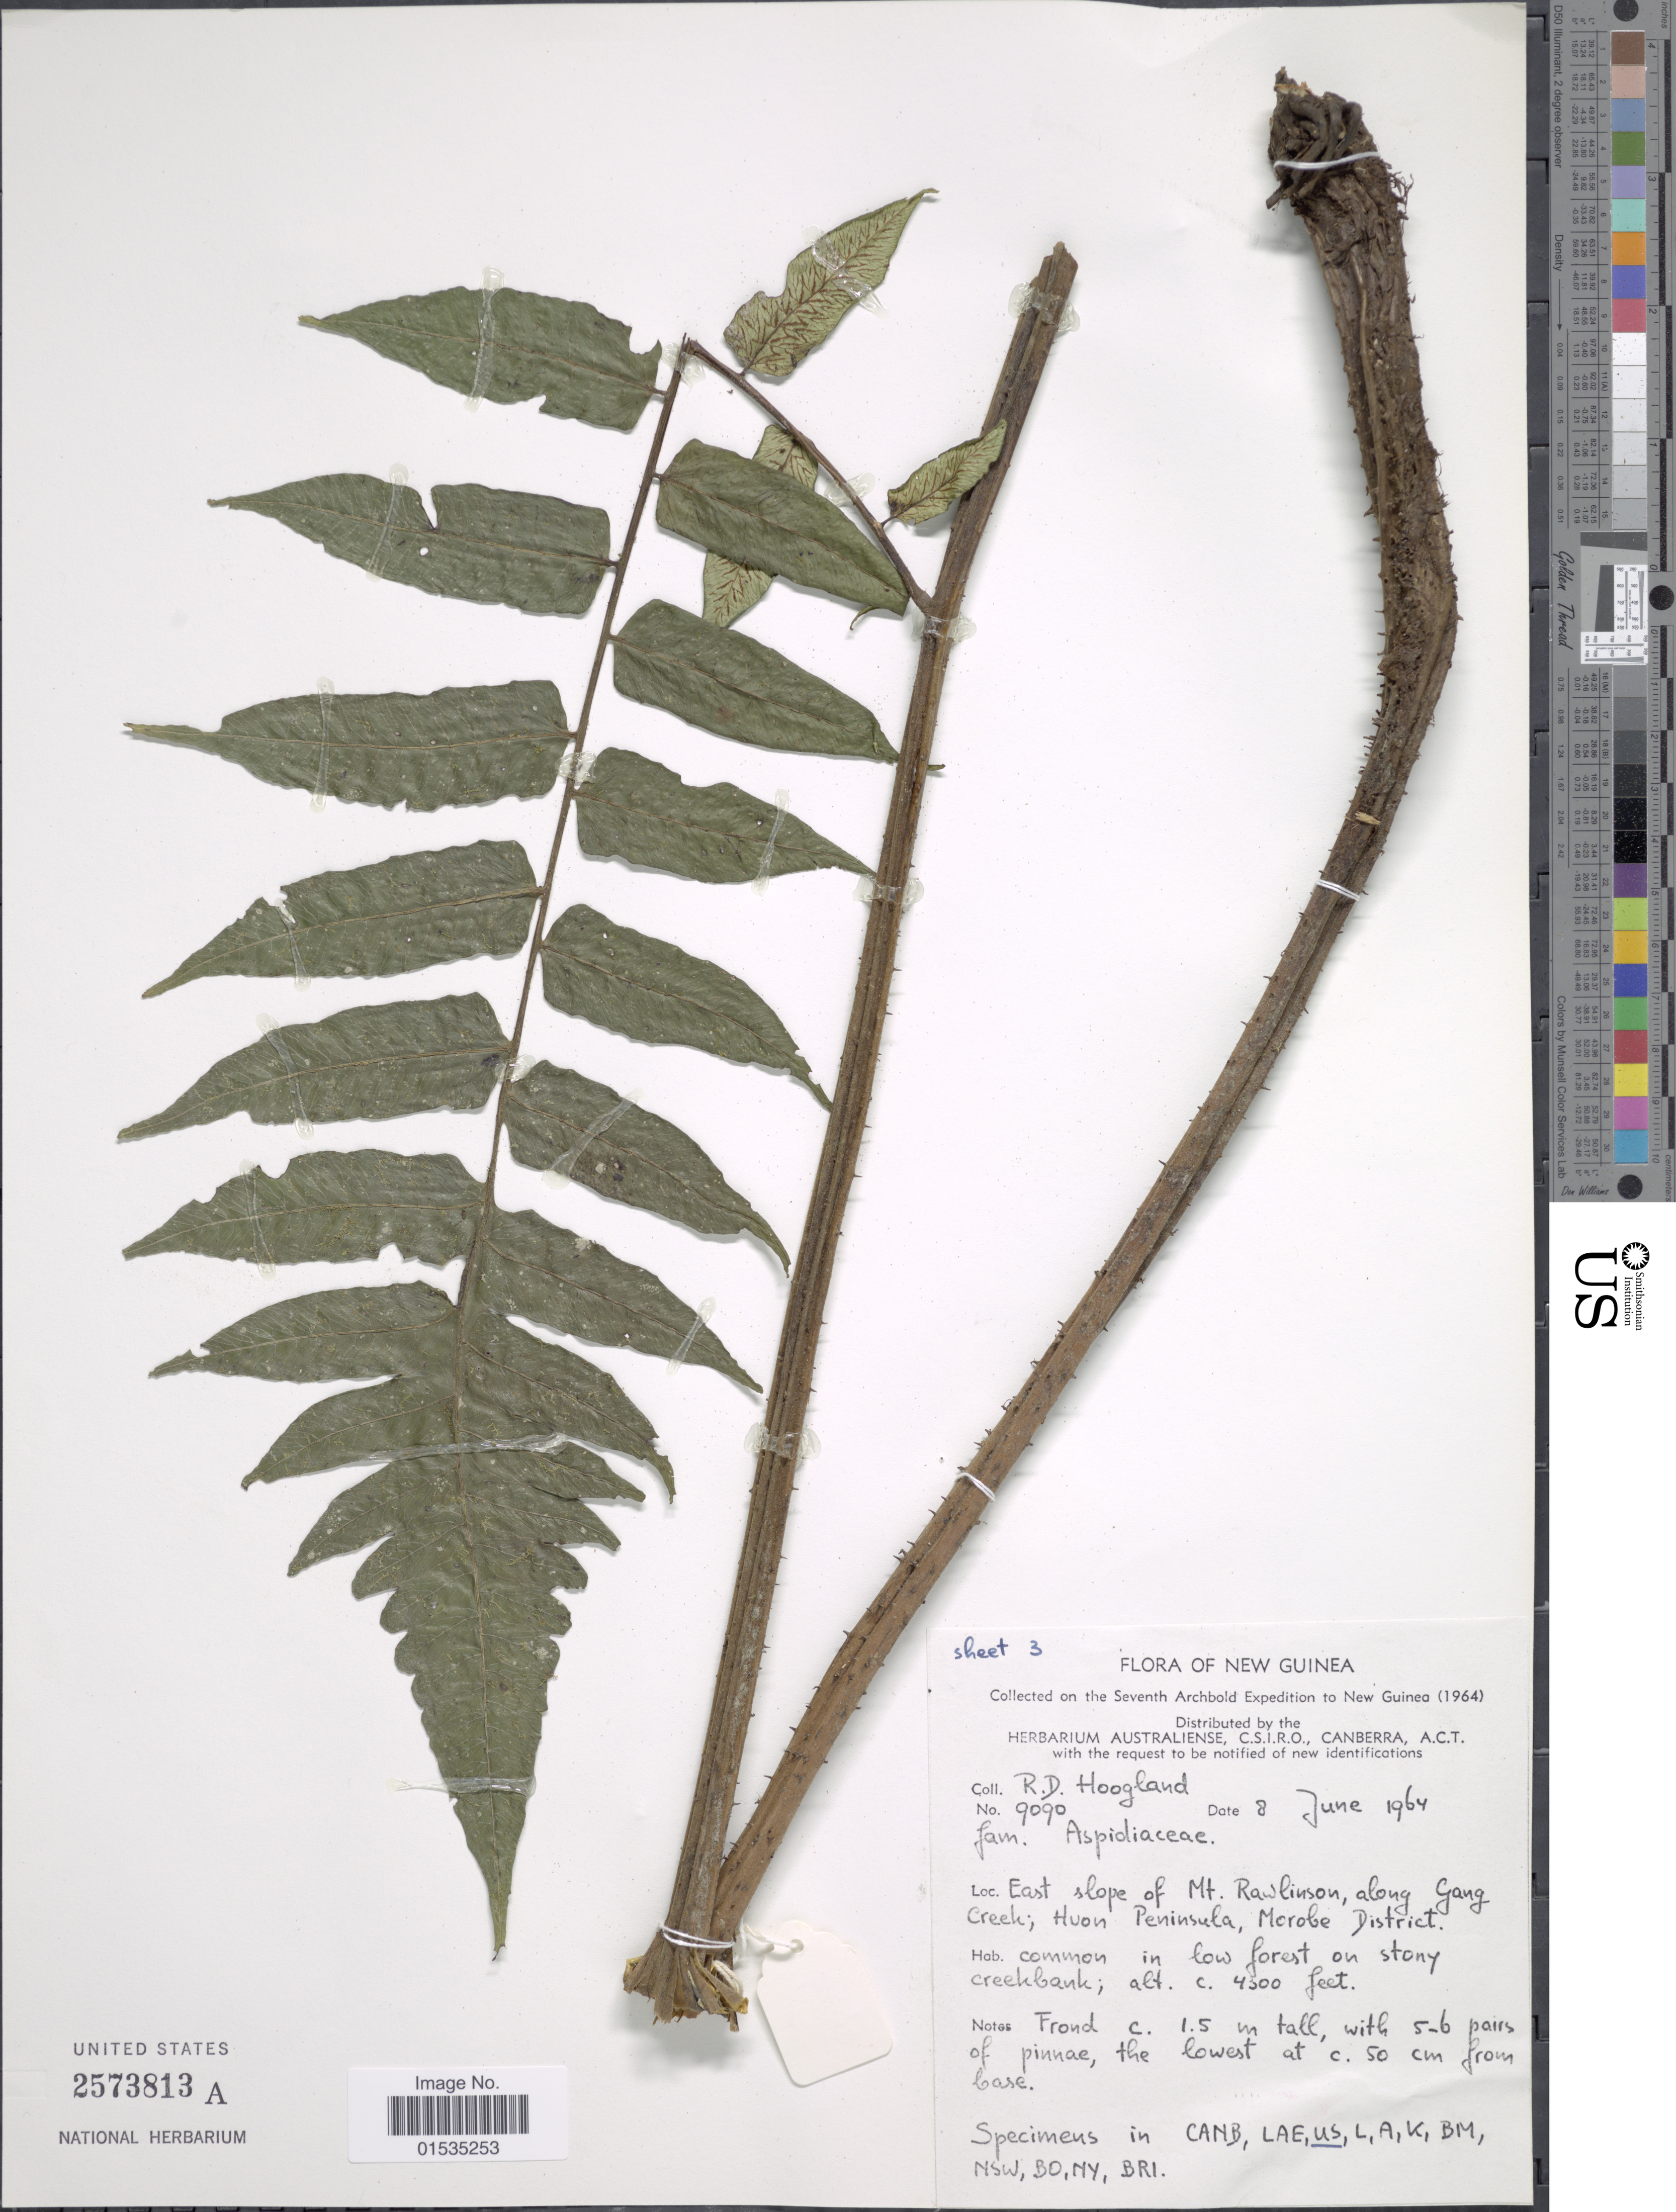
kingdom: Plantae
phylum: Tracheophyta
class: Polypodiopsida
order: Polypodiales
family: Athyriaceae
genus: Diplazium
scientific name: Diplazium spinulosum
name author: Blume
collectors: R. D. Hoogland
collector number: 9090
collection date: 1964-06-08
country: Papua New Guinea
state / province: Morobe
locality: New Guinea, East slope of Mt. Rawlinson, along Gang Creek, Huon Peninsula, Morobe District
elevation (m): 1372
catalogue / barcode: US 2573813A